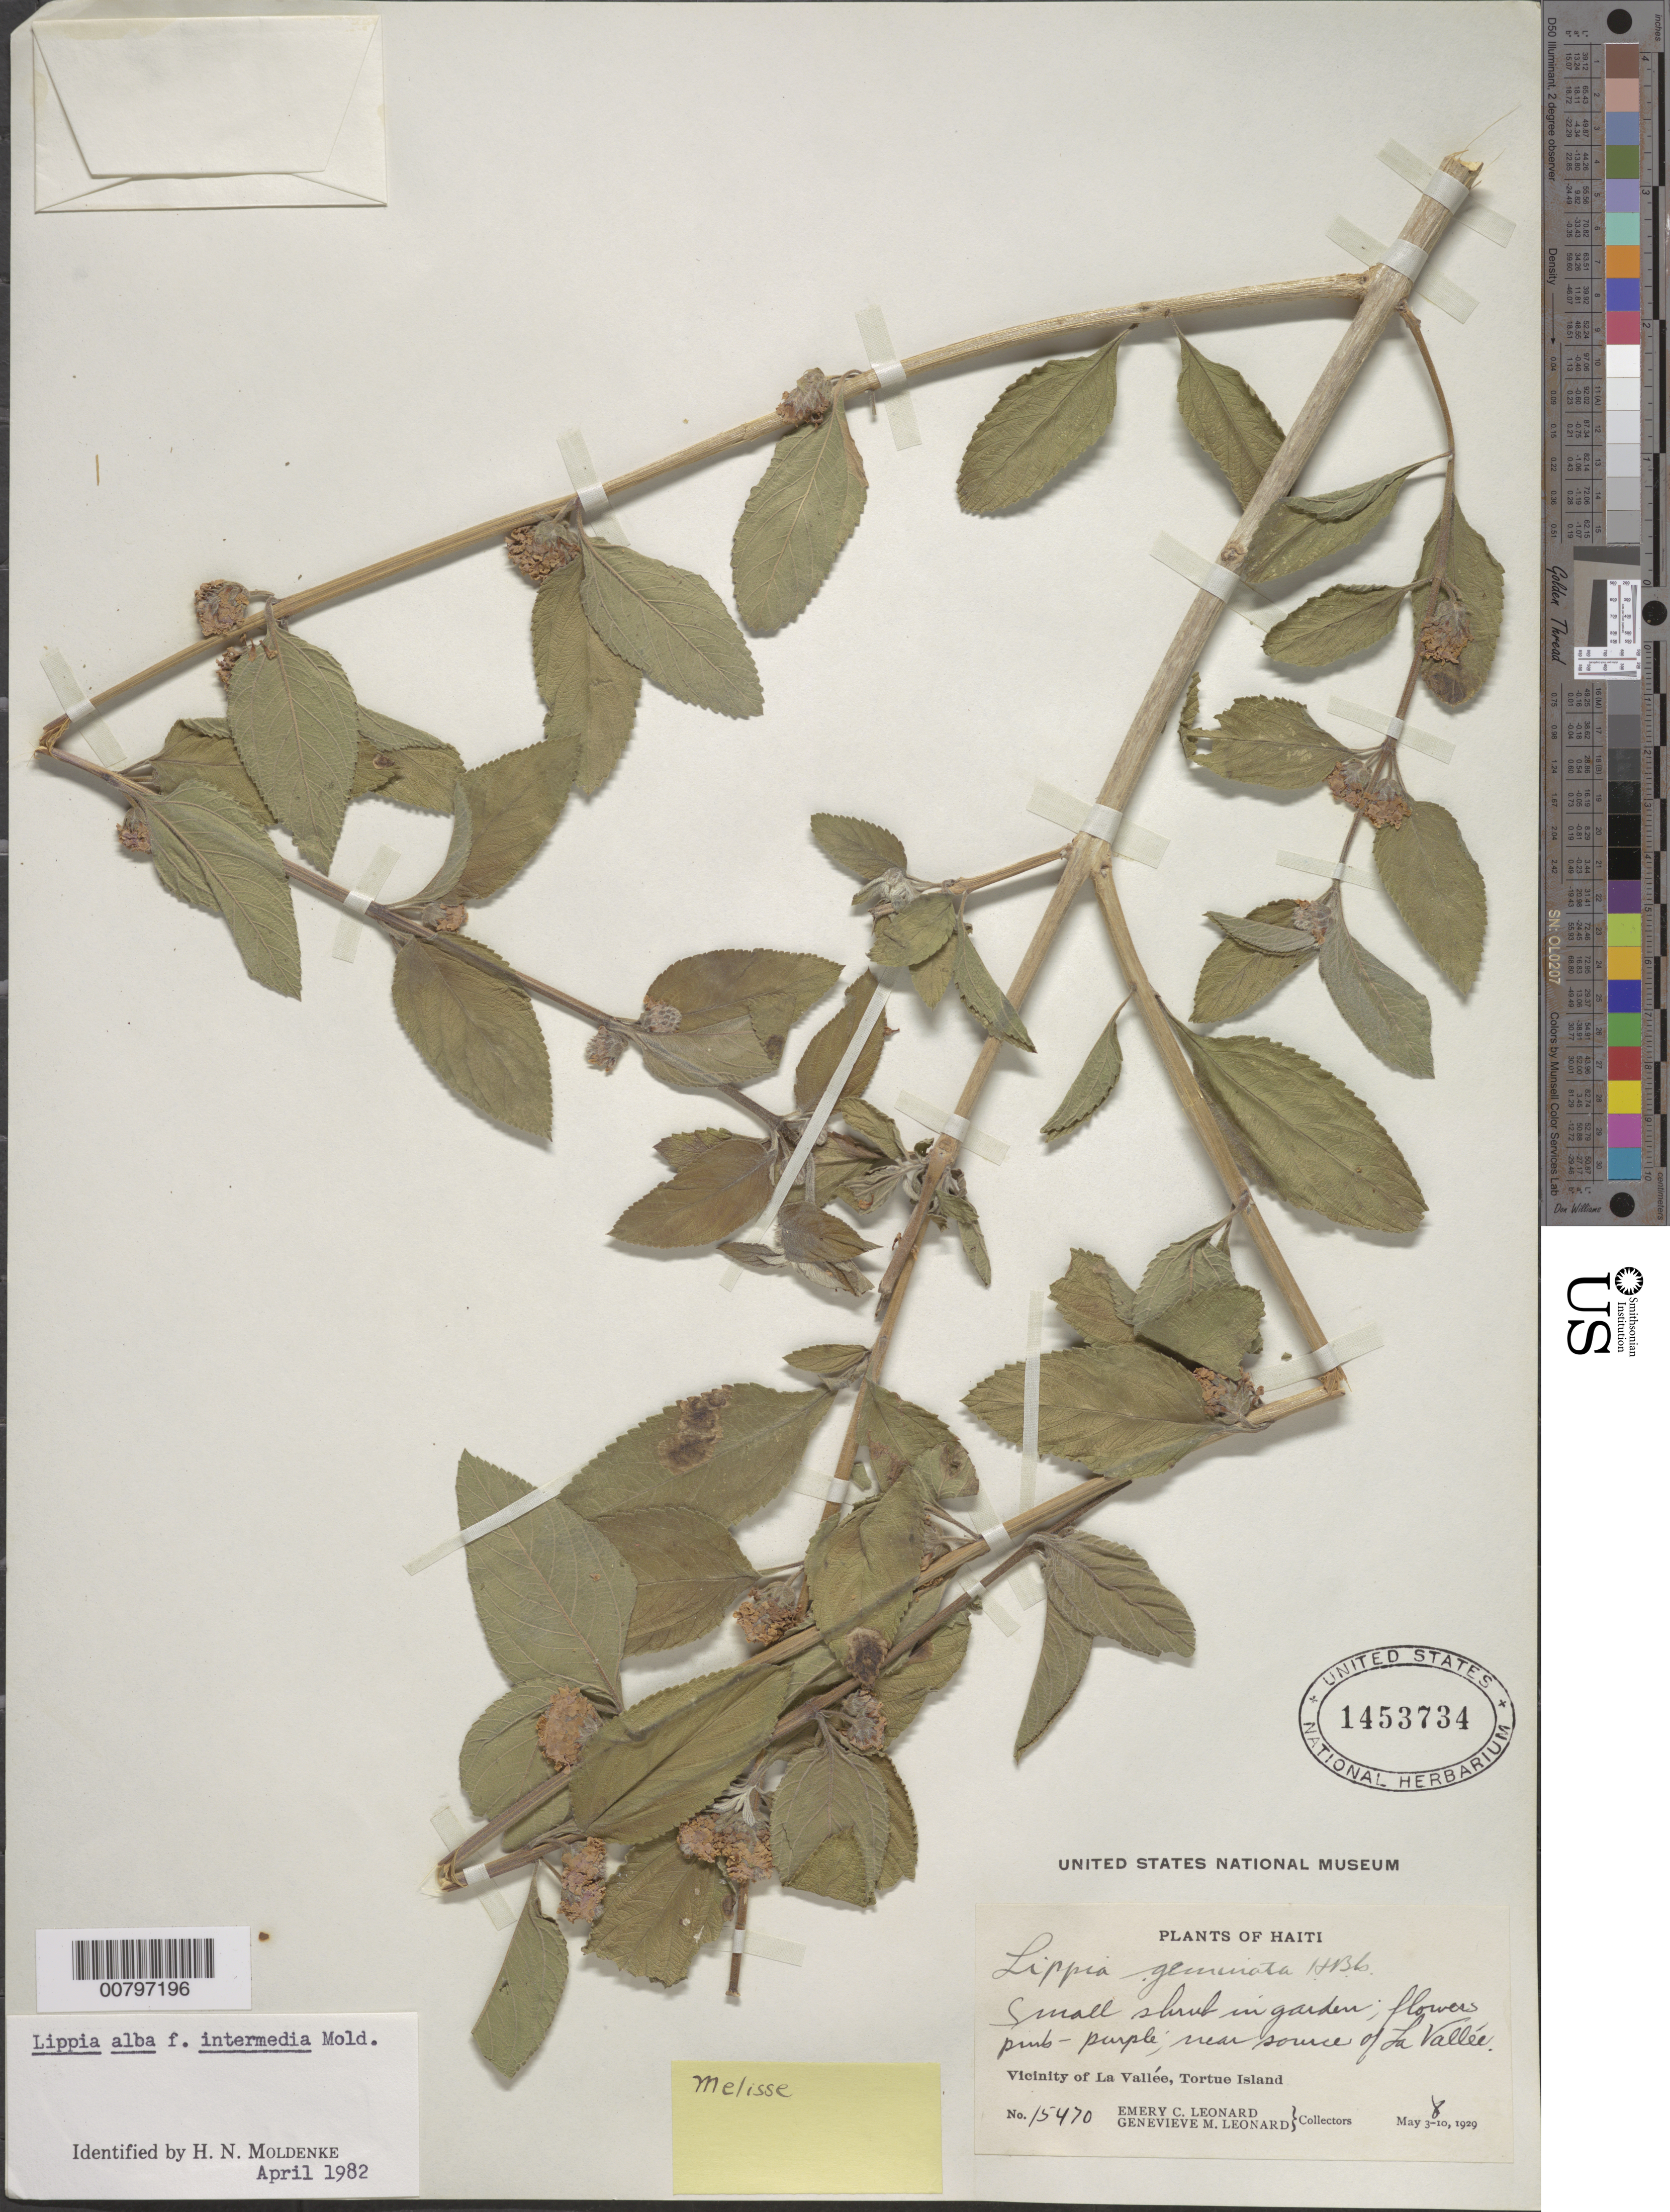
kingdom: Plantae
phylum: Tracheophyta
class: Magnoliopsida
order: Lamiales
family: Verbenaceae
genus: Lippia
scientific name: Lippia alba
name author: (Mill.) N.E. Br. ex Britton & P. Wilson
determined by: Moldenke, H. N.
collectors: E. C. Leonard & G. M. Leonard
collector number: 15470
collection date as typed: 08 May 1929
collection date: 1929-05-08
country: Haiti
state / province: Nord-Ouest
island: Île de la Tortue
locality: Near source of La Vallée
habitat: Gardens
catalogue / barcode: US 1453734